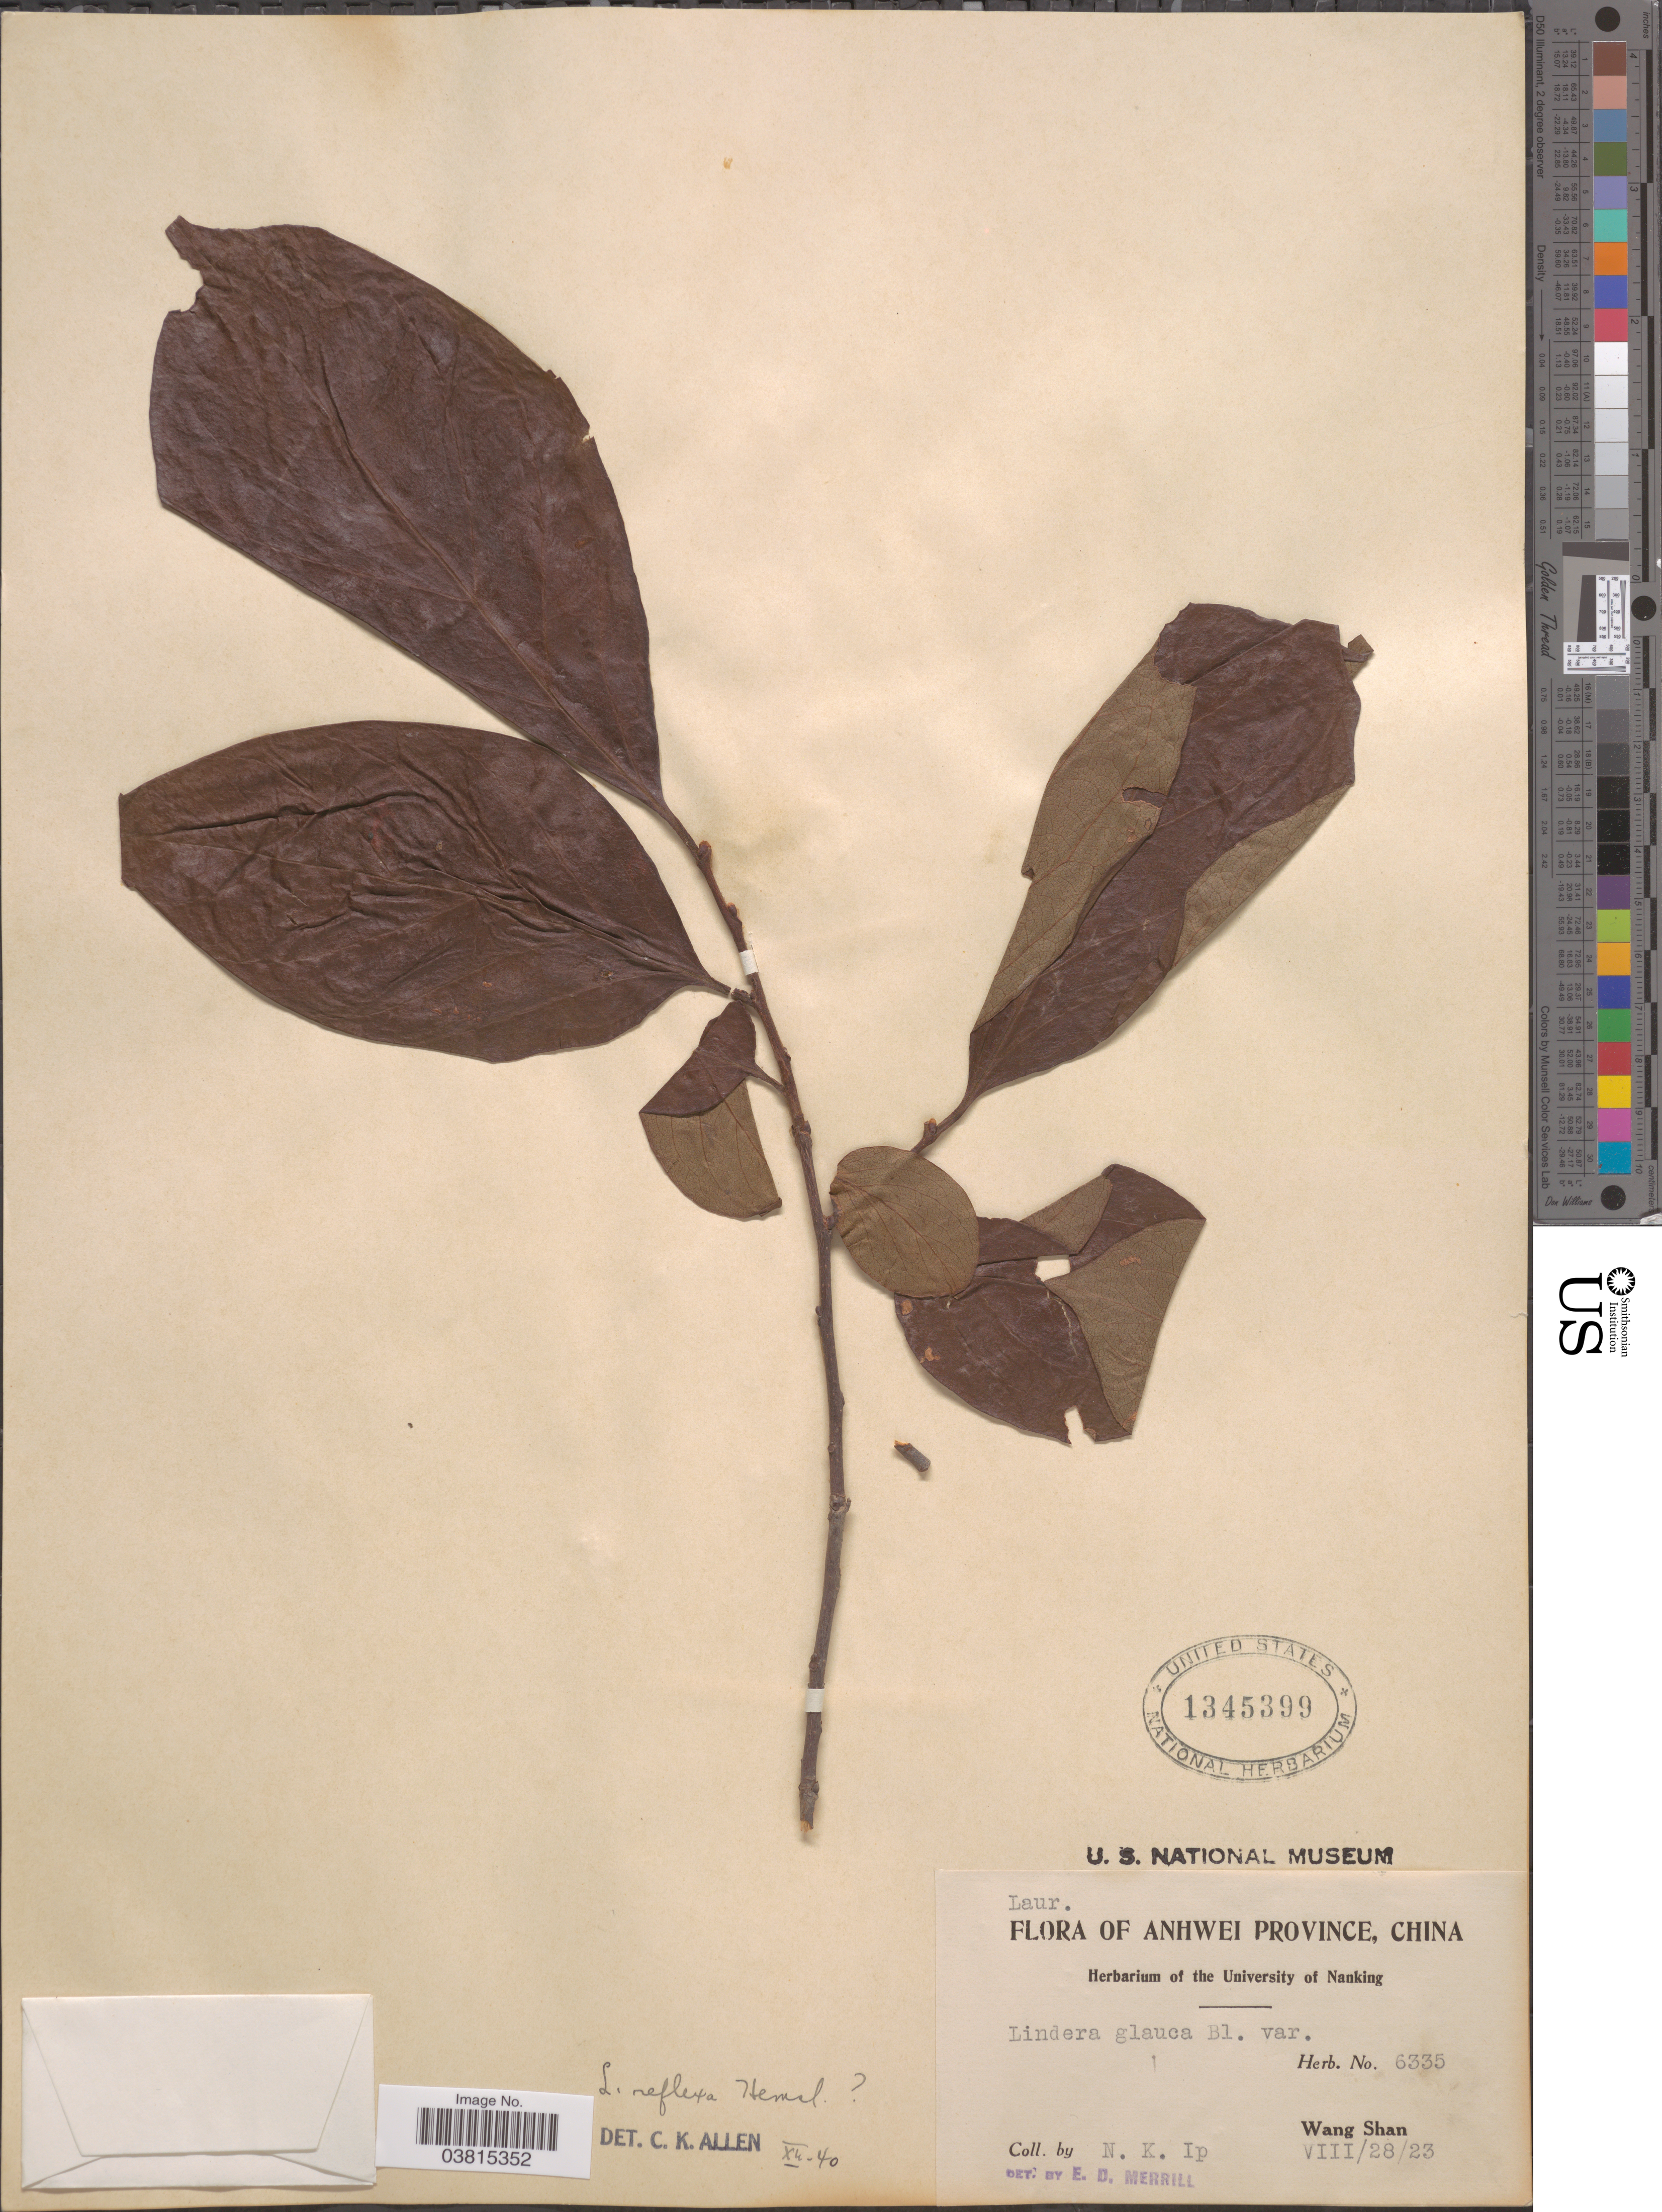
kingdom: Plantae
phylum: Tracheophyta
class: Magnoliopsida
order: Laurales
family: Lauraceae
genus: Lindera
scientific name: Lindera reflexa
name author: Hemsl.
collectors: N. Ip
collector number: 6335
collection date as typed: Transcribed d/m/y: 28/8/23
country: China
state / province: Anhui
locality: Anhwei Province. Wang Shan.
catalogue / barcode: US 1345399